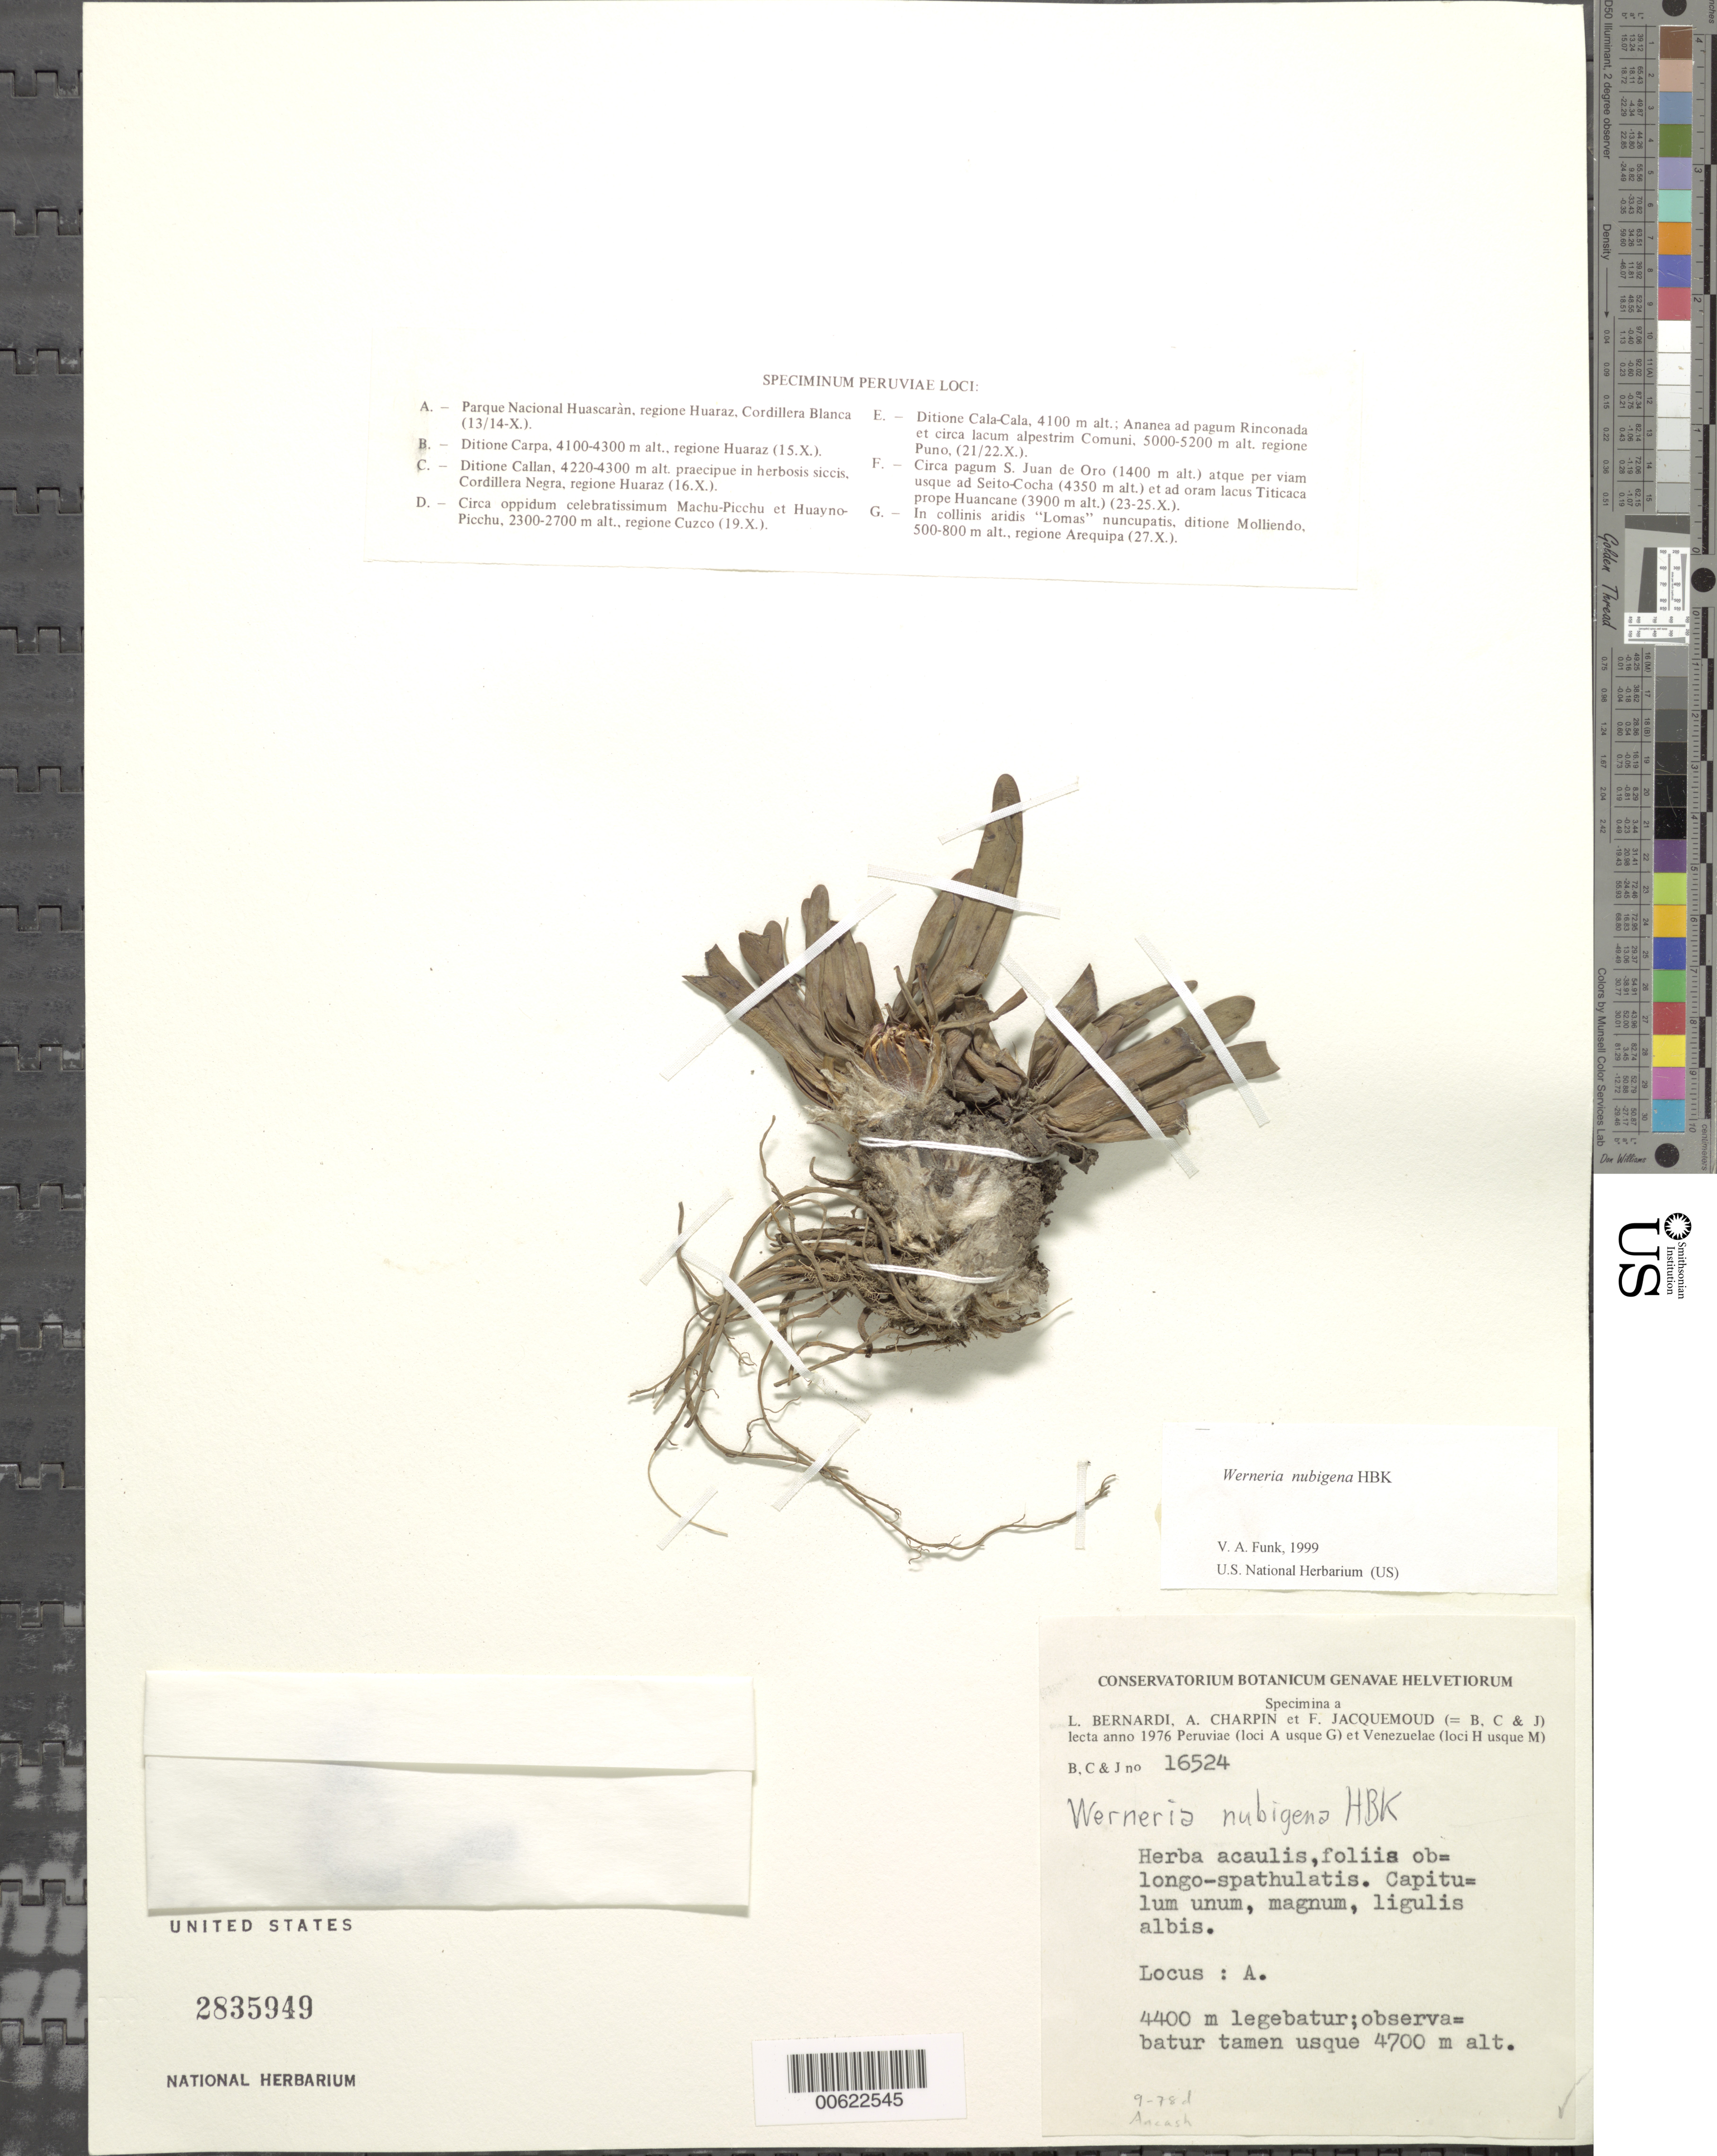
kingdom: Plantae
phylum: Tracheophyta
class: Magnoliopsida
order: Asterales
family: Asteraceae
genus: Werneria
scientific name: Werneria nubigena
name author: Kunth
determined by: Funk, Vicki A., (BOT), Smithsonian Institution - National Museum of Natural History (UNITED STATES)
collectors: L. Bernardi & F. Jacquemoud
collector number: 16524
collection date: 1976-10-13/1976-10-14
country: Peru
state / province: Ancash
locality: Parque Nacional Huascarán, regione Huaraz, Cordillera Blanca.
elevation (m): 4400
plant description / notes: Observabatur tamen usque 4700 m. [coords are for Huarochiri]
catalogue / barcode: US 2835949